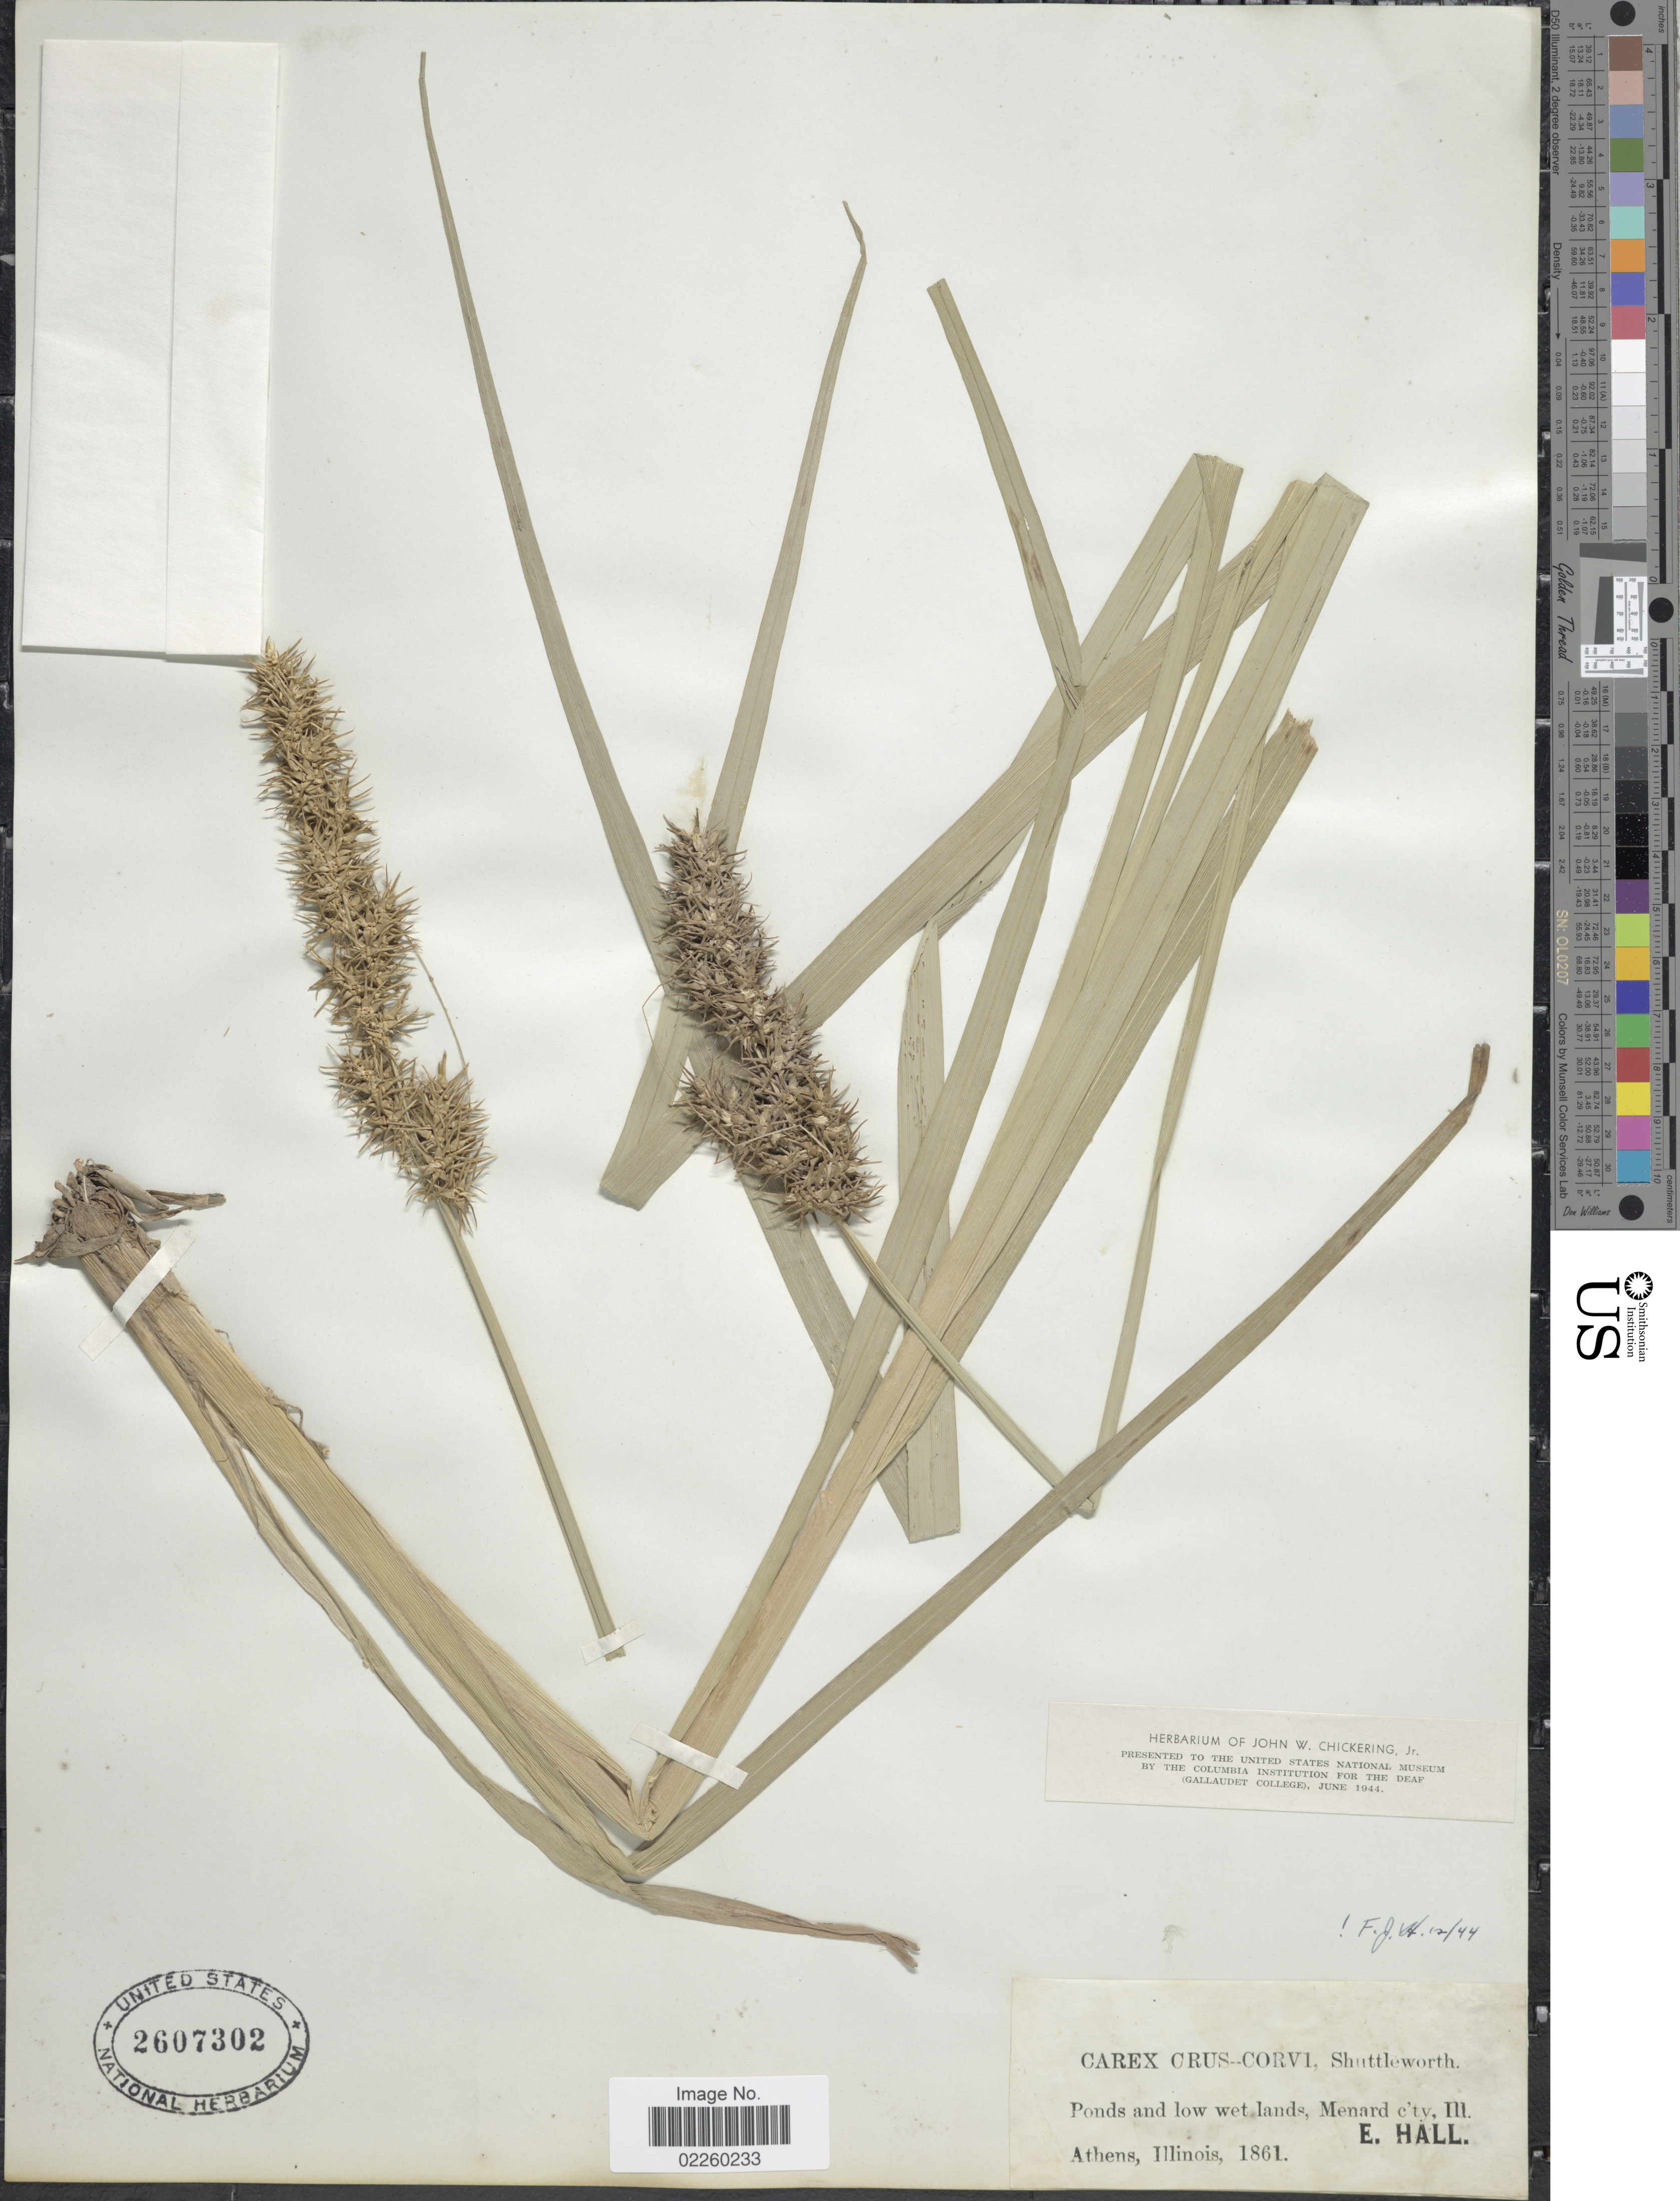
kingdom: Plantae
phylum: Tracheophyta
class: Liliopsida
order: Poales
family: Cyperaceae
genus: Carex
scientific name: Carex crus-corvi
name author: Shuttlew. ex Kunze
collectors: E. Hall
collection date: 1861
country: United States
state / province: Illinois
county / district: Menard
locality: Athens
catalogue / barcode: US 2607302